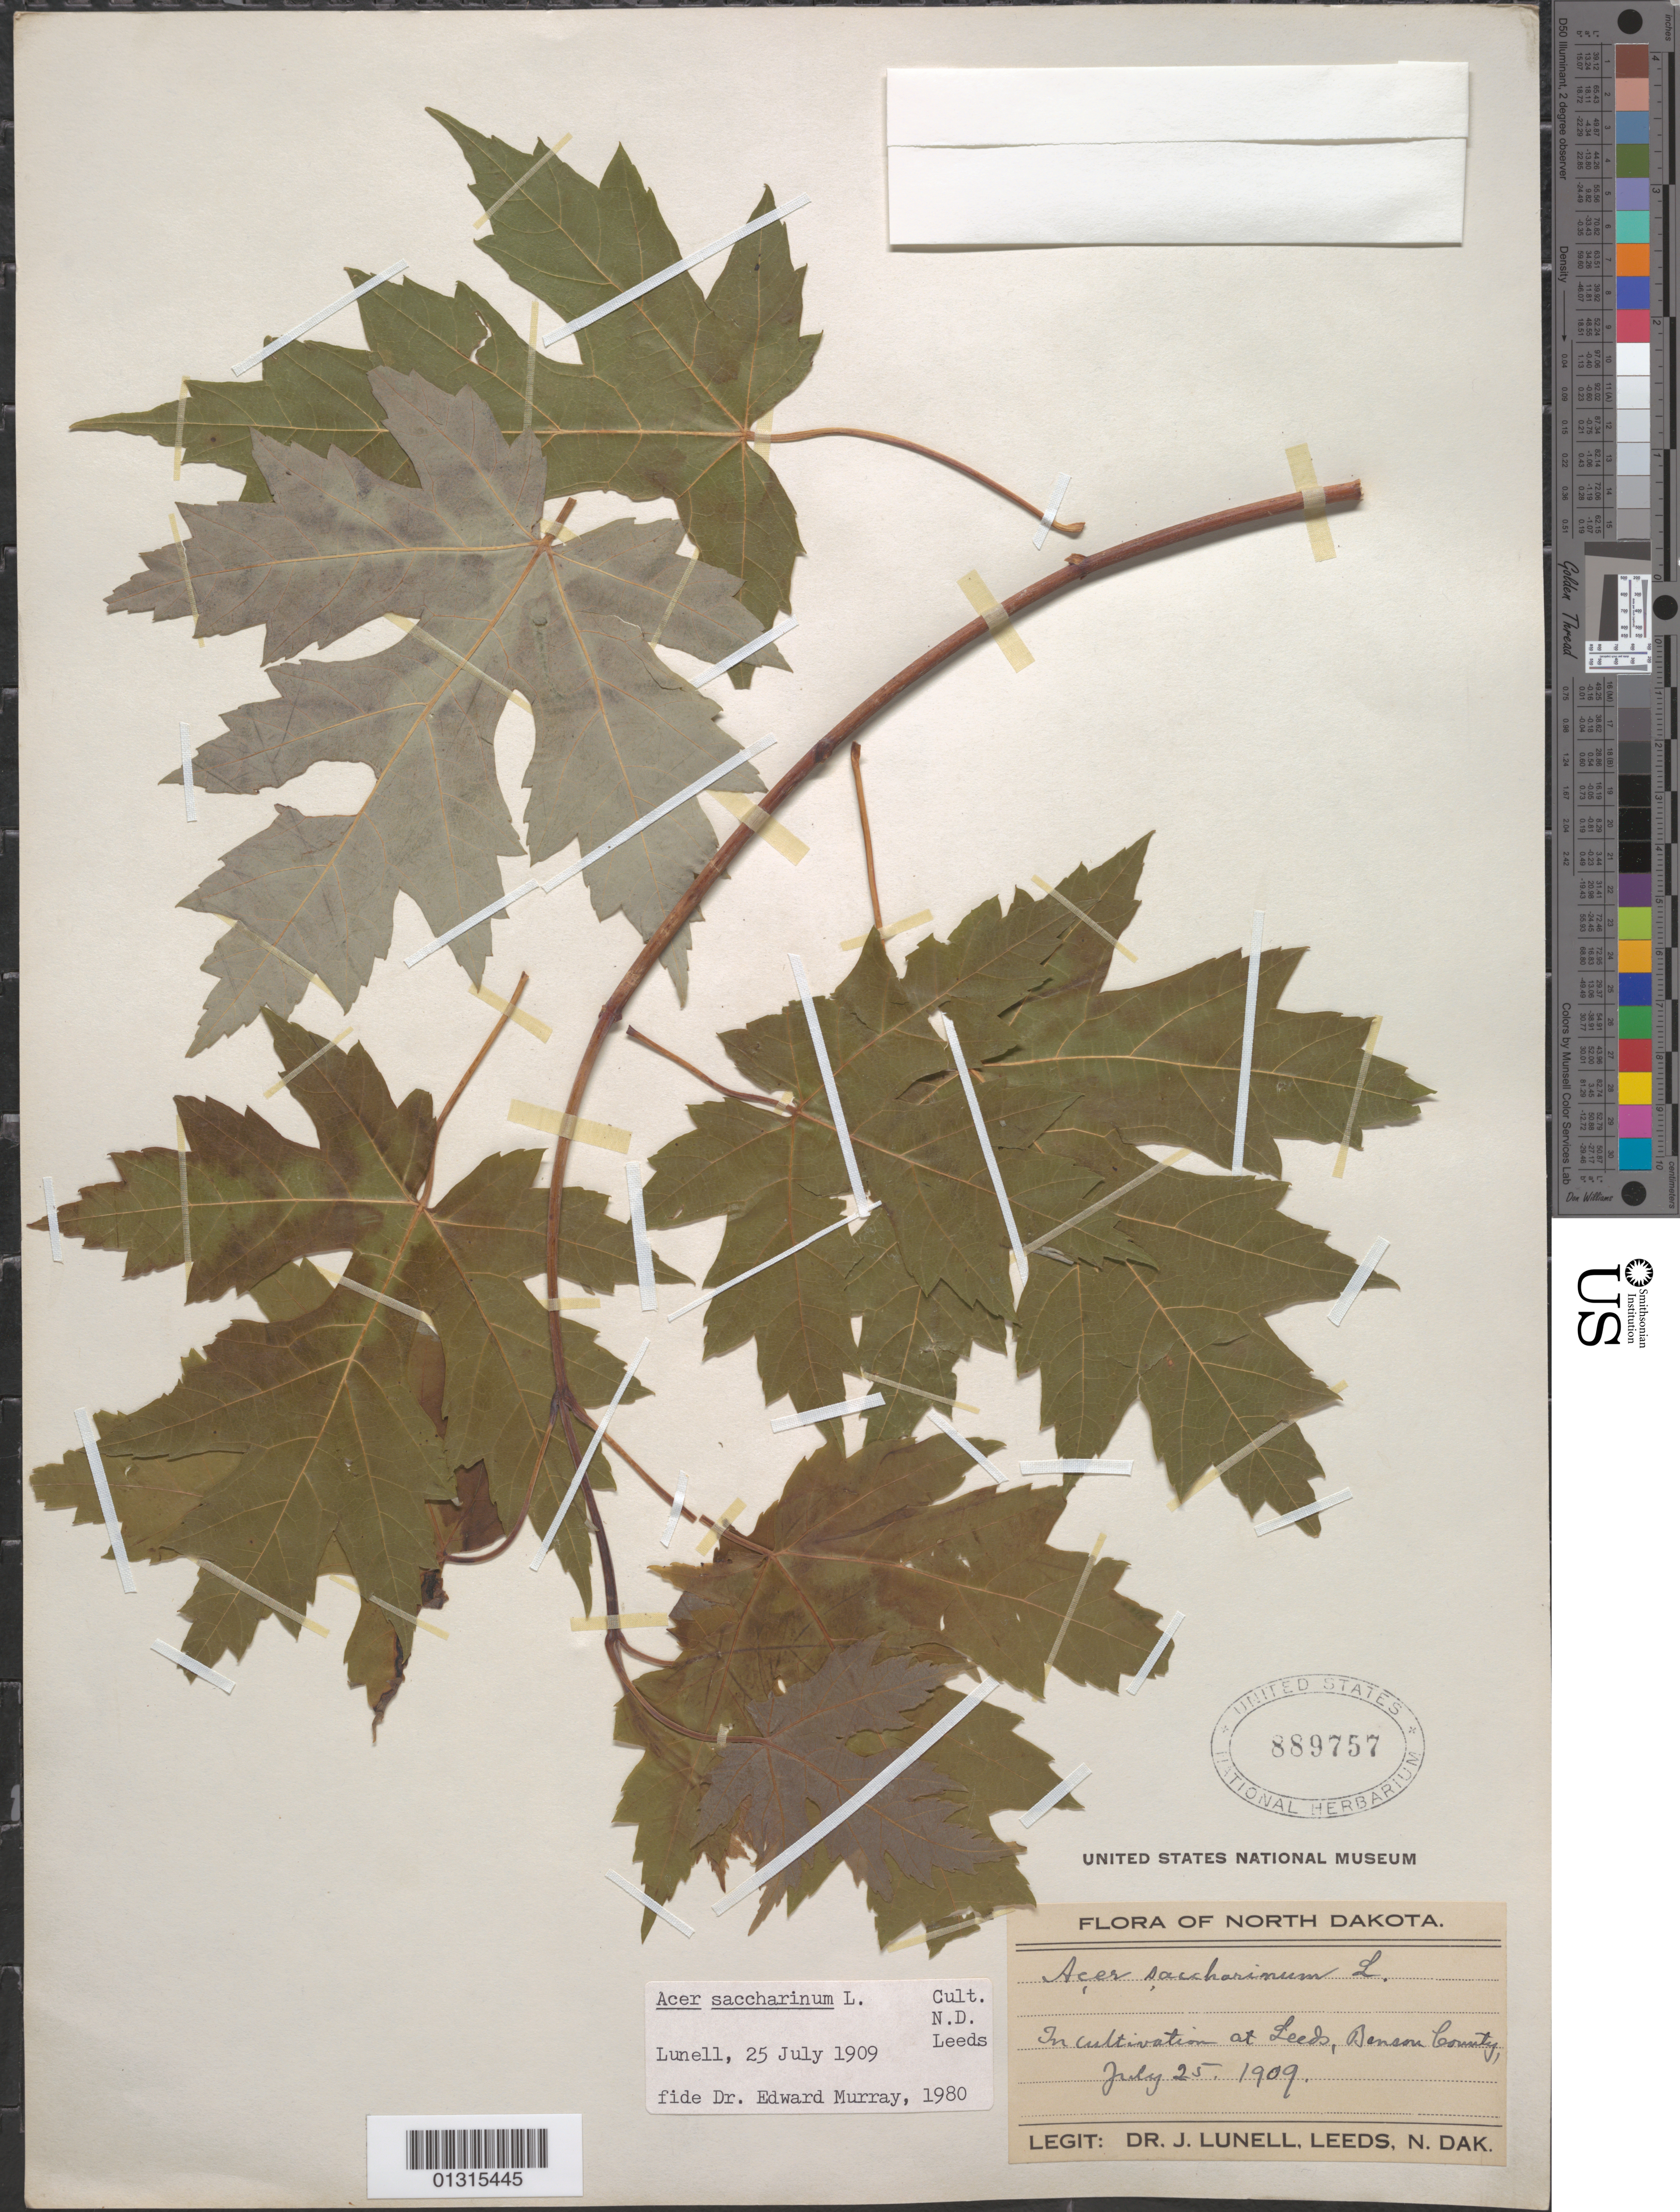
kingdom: Plantae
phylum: Tracheophyta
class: Magnoliopsida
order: Sapindales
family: Sapindaceae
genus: Acer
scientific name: Acer saccharinum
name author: L.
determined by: Murray, Edward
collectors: J. Lunell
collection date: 1909-07-25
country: United States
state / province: North Dakota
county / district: Benson County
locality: Benson County, Leeds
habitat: Cultivated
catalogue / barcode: US 889757